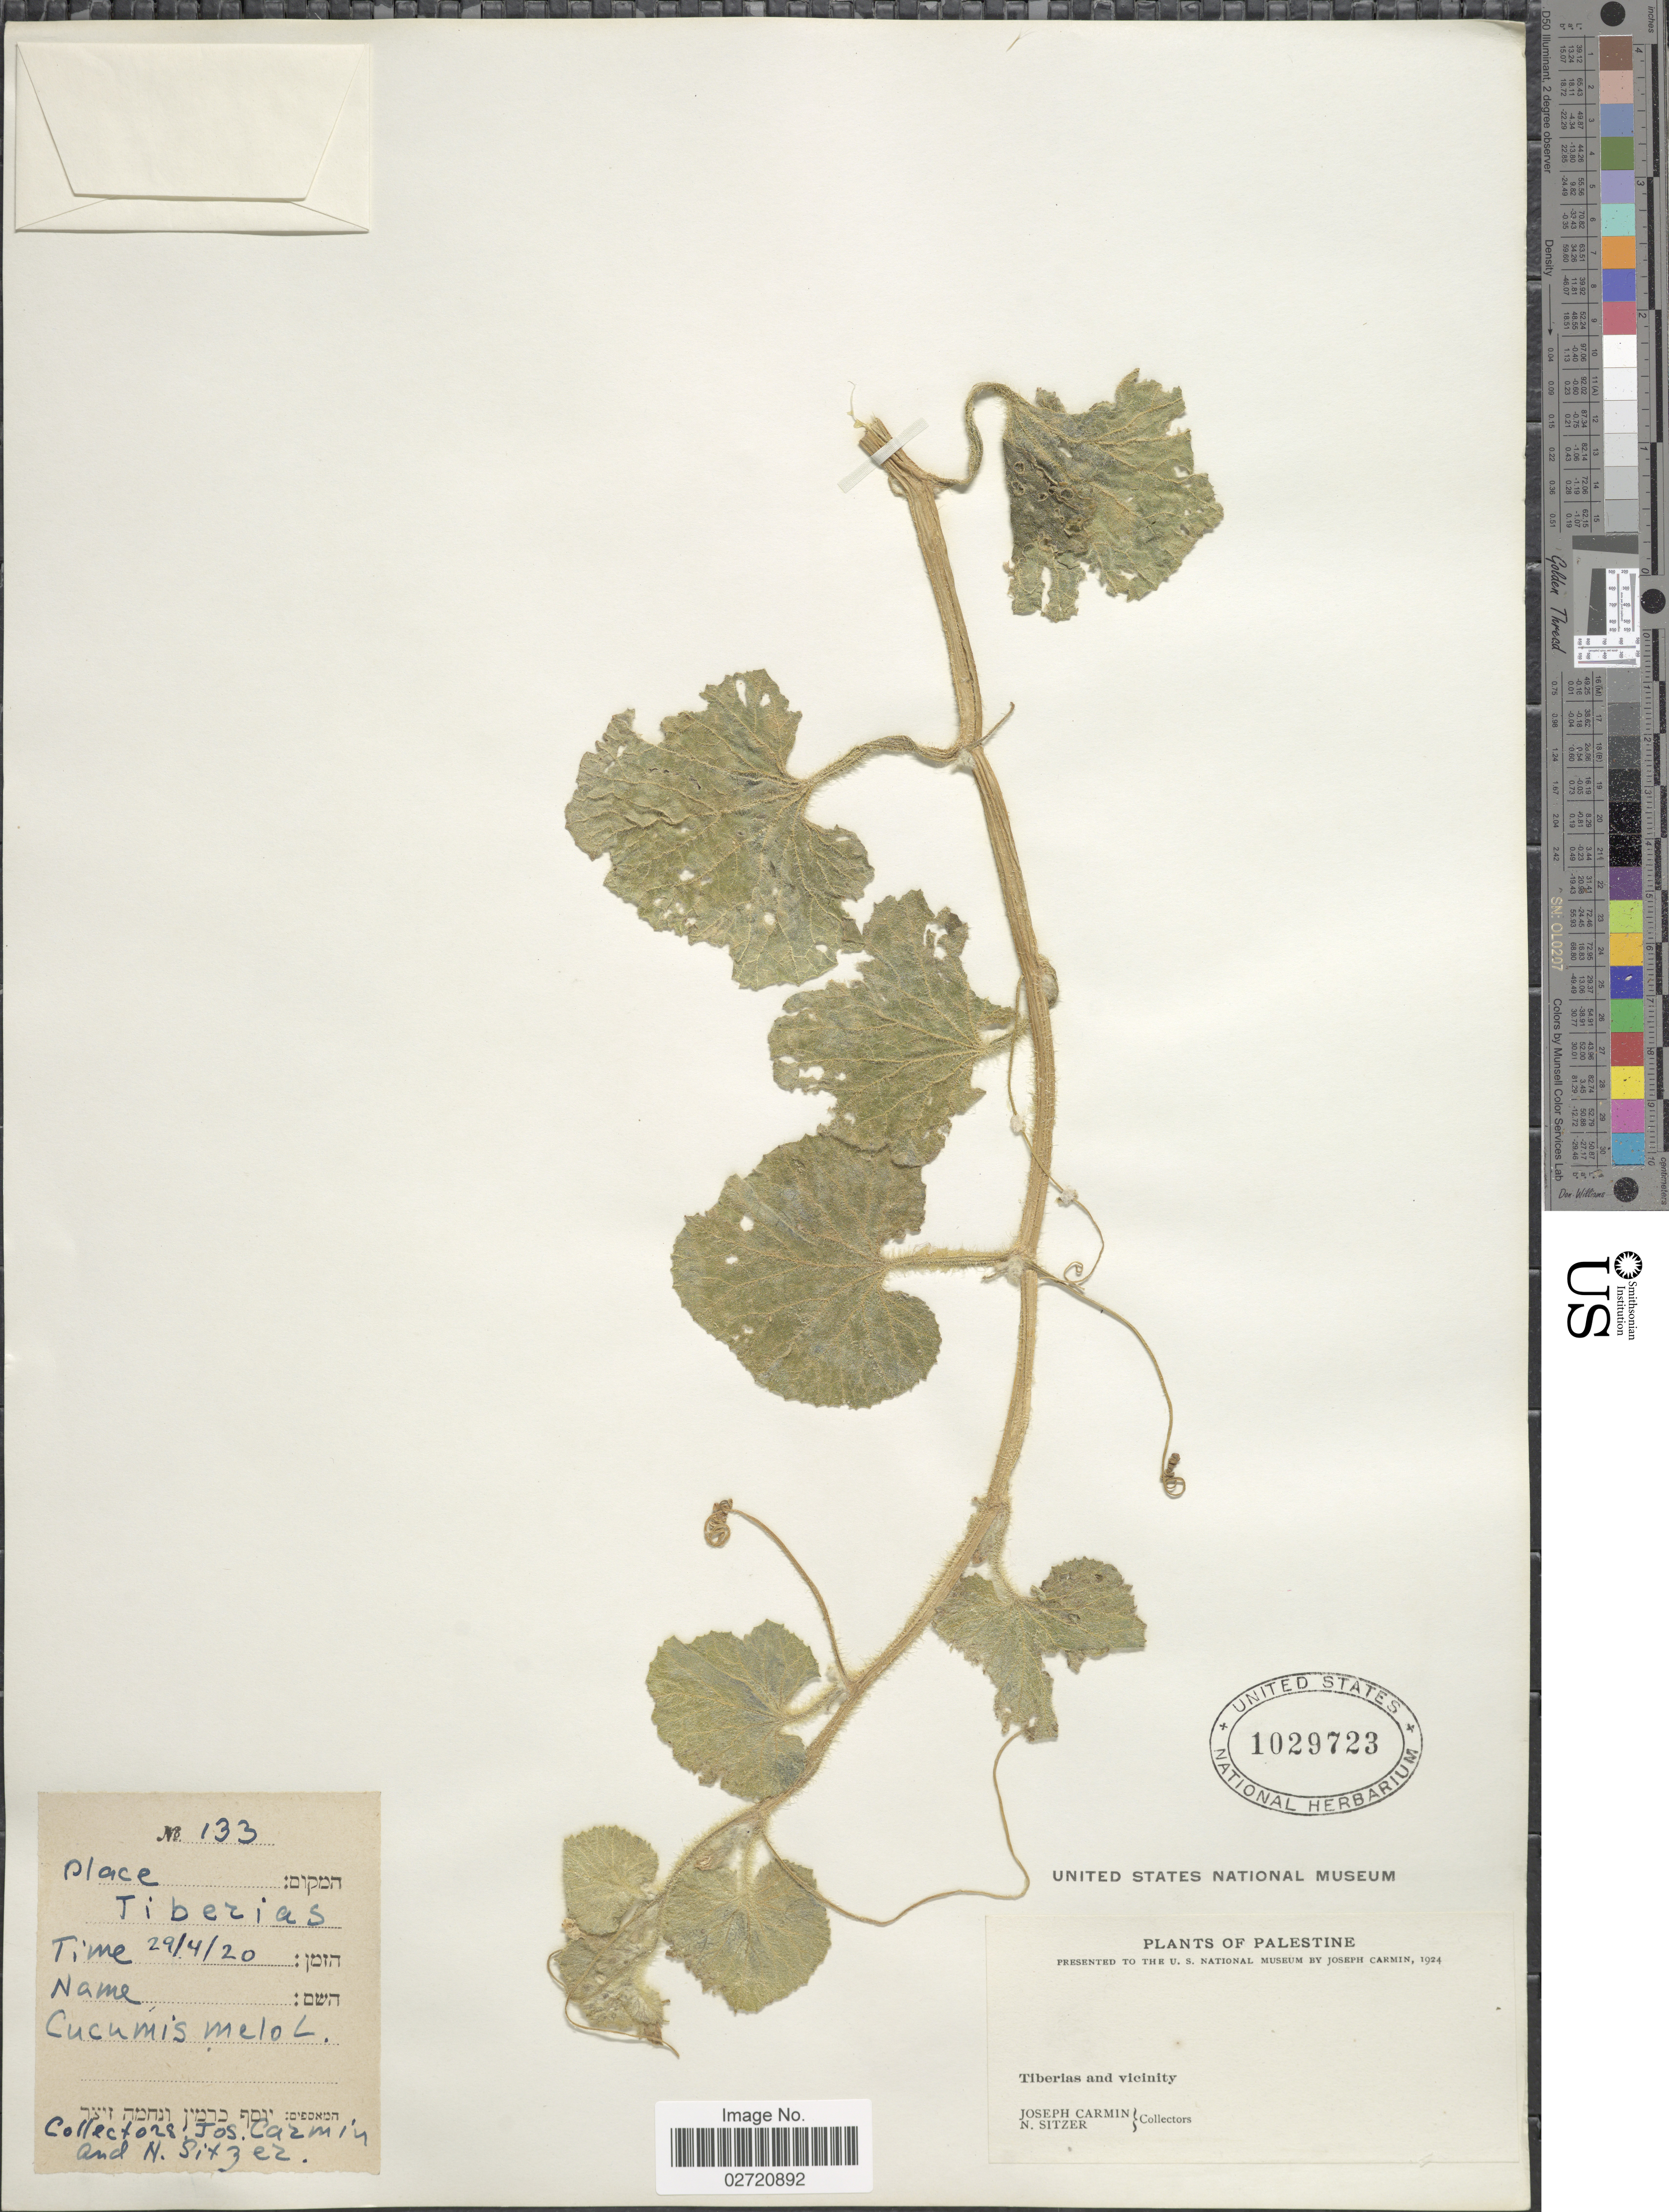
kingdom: Plantae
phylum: Tracheophyta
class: Magnoliopsida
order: Cucurbitales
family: Cucurbitaceae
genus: Cucumis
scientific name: Cucumis melo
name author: L.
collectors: J. Carmin & N. Sitzer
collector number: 133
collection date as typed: Transcribed d/m/y: 29/4/20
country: Israel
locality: Palestine. Tiberias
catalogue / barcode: US 1029723